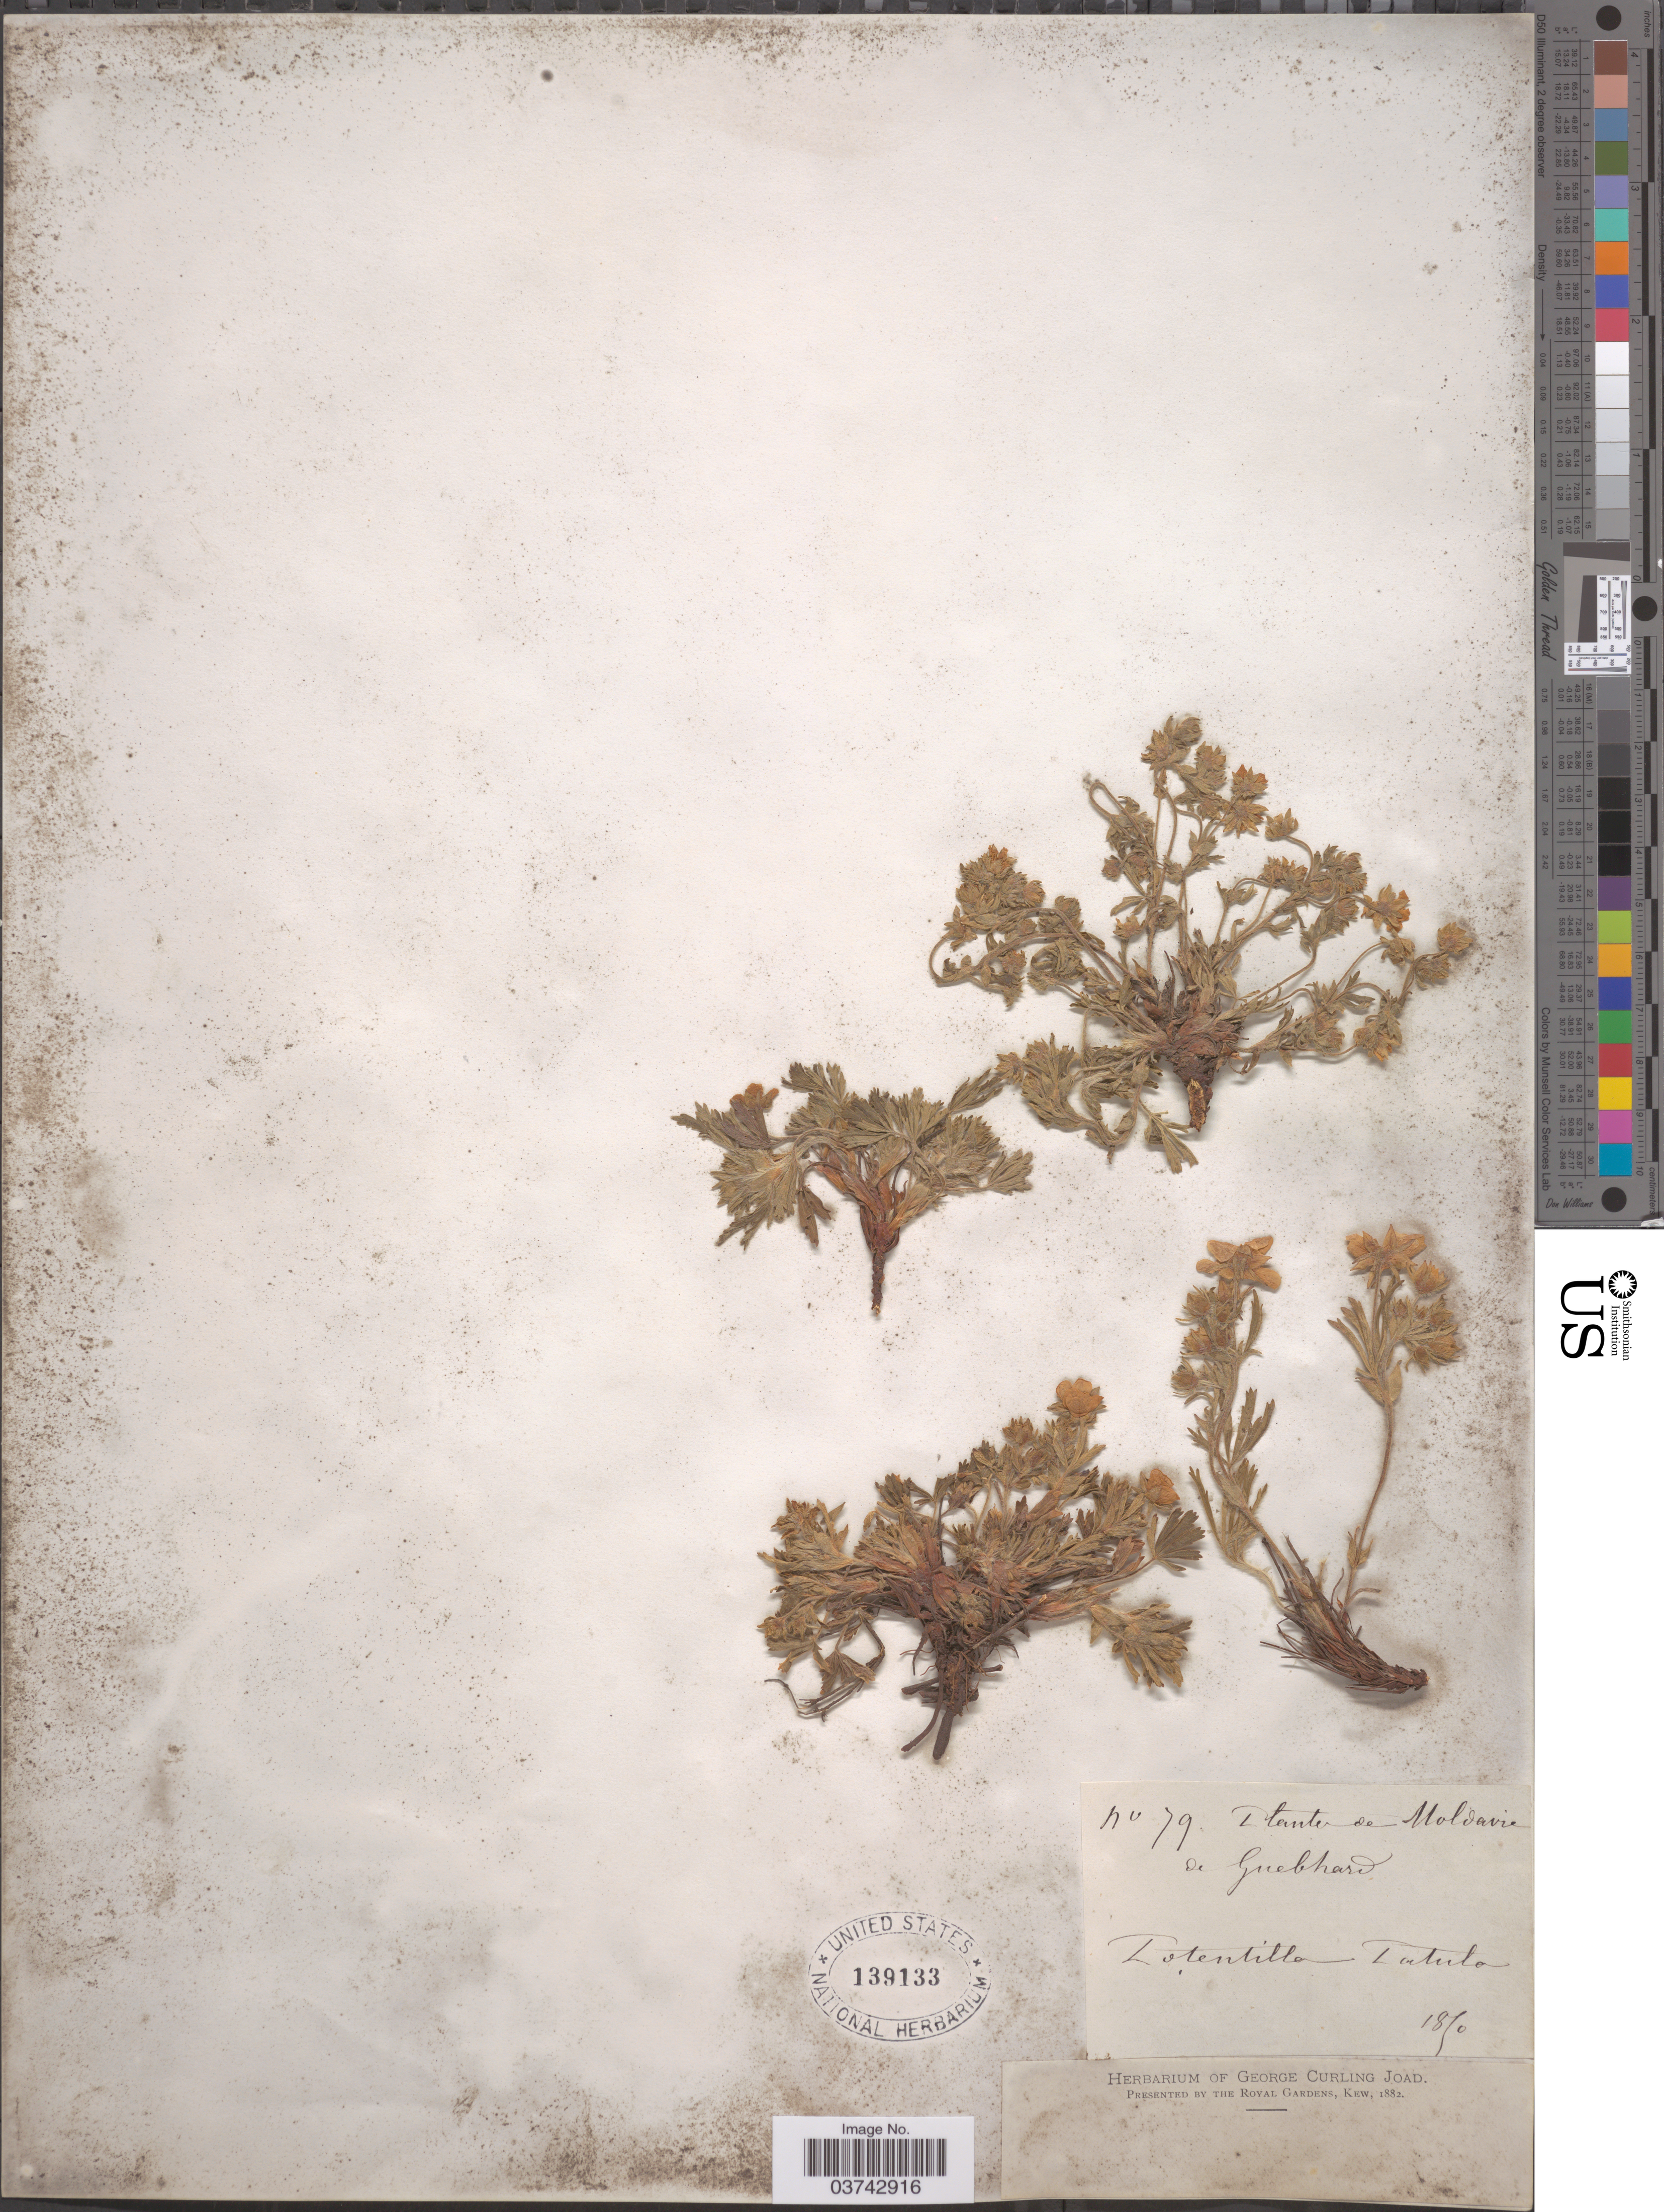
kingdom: Plantae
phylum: Tracheophyta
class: Magnoliopsida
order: Rosales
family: Rosaceae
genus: Potentilla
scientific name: Potentilla taurica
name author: Willd. ex Schltdl.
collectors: ex herb. George Curling Joad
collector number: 79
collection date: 1850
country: Moldova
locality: Moldavie.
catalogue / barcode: US 139133